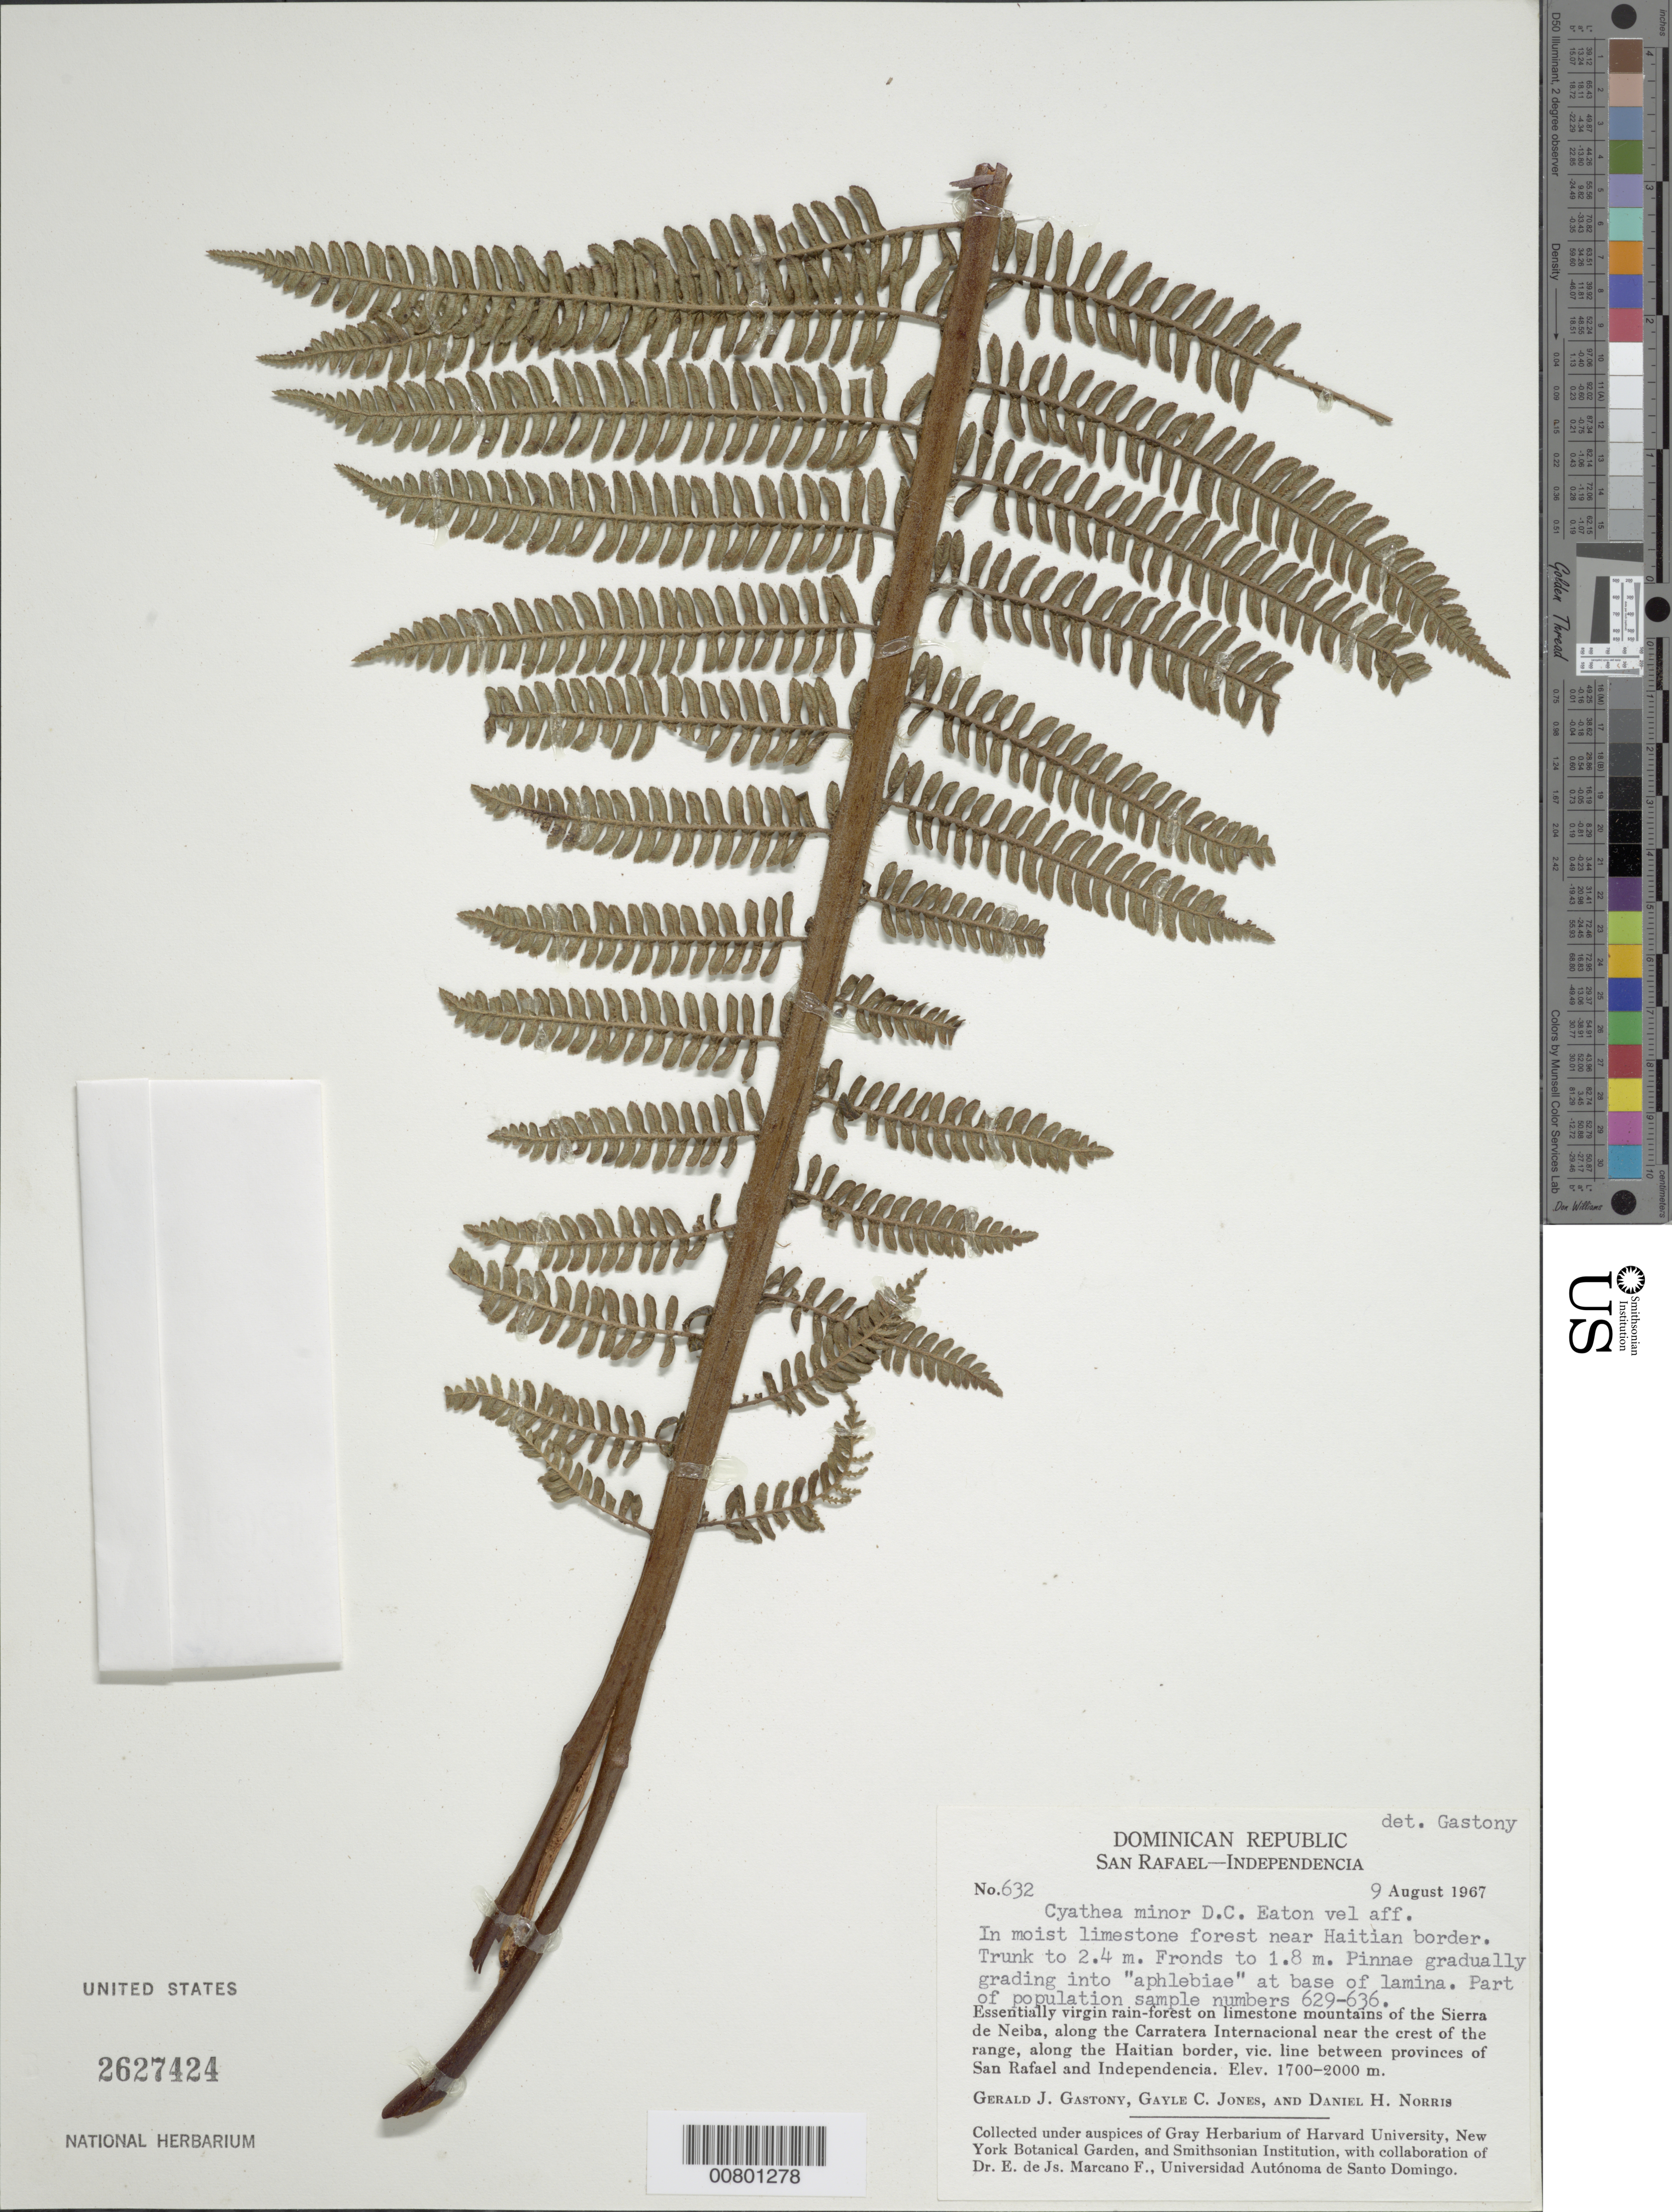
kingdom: Plantae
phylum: Tracheophyta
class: Polypodiopsida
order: Cyatheales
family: Cyatheaceae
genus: Alsophila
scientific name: Alsophila minor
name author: (D.C. Eaton) R.M. Tryon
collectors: G. Gastony, G. C. Jones & D. H. Norris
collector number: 632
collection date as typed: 09 Aug 1967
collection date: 1967-08-09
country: Dominican Republic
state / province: Independencia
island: Hispaniola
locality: San Rafael-Independencia, Sierra de Neiba, Carratera Internacional, along Haitian border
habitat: Essentially virgin rainforest on limestone mountains; moist limestone forest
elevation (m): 1700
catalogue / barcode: US 2627424